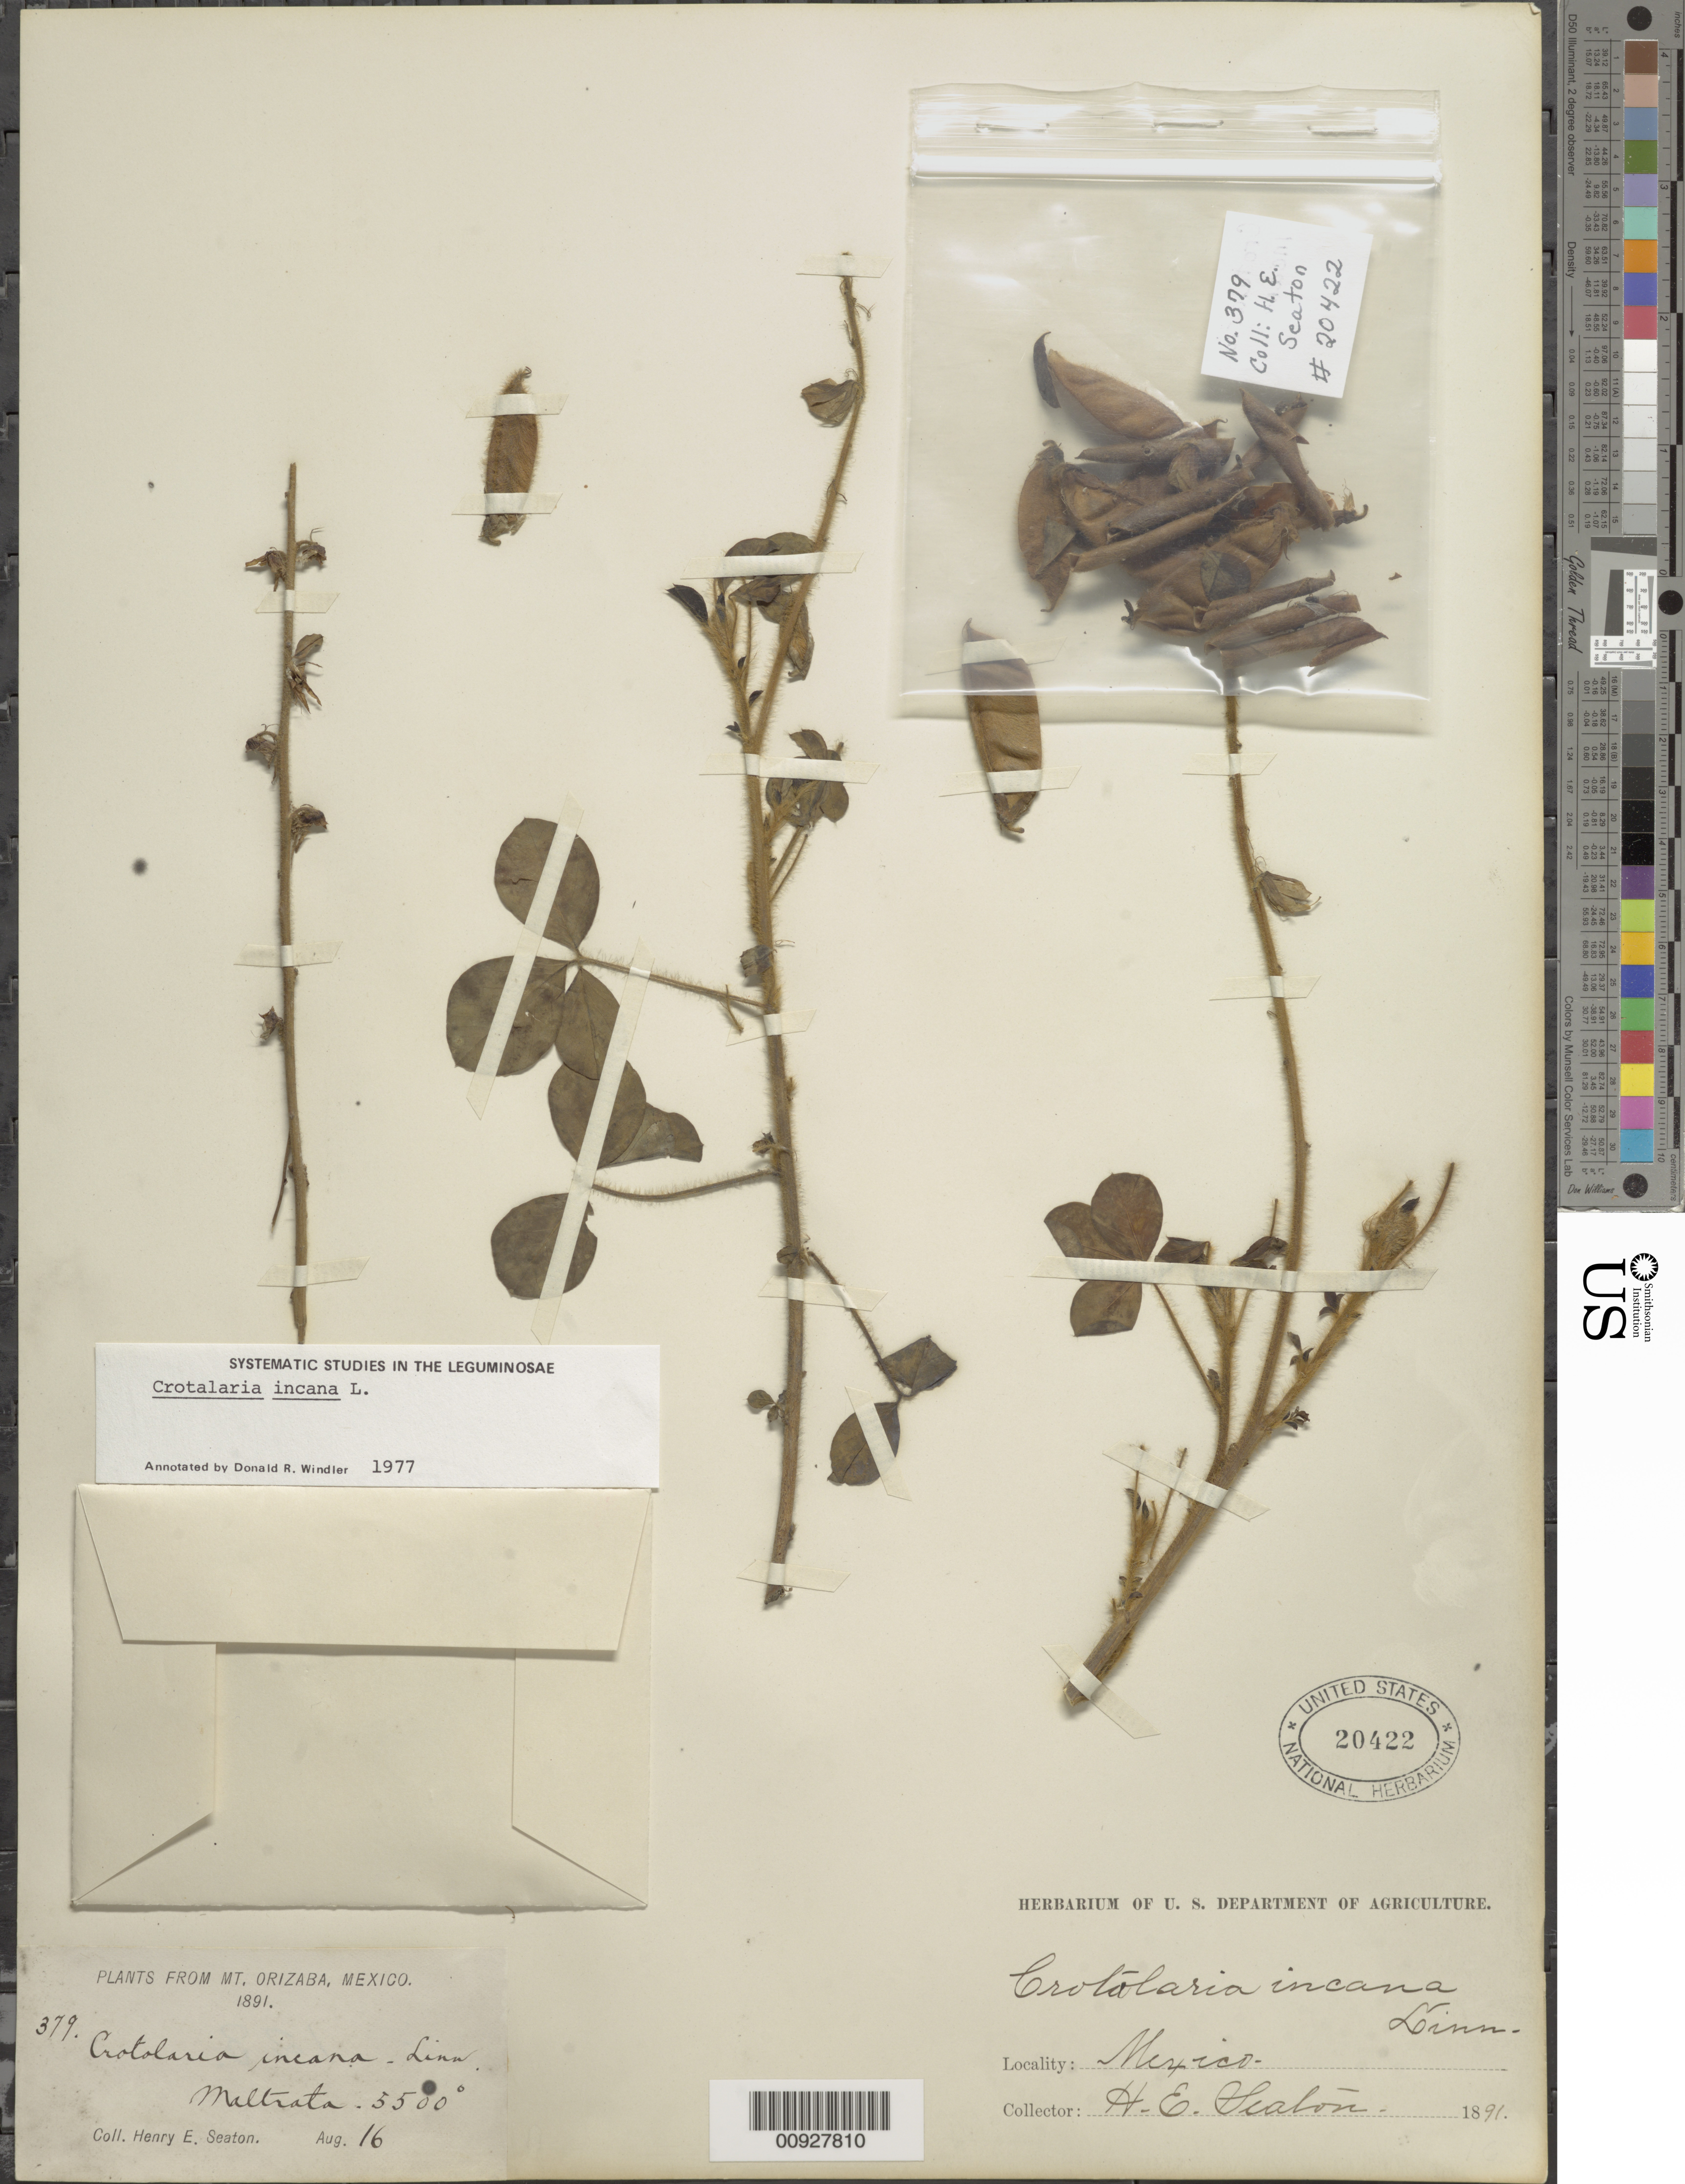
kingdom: Plantae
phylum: Tracheophyta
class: Magnoliopsida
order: Fabales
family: Fabaceae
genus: Crotalaria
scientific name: Crotalaria incana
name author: L.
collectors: H. E. Seaton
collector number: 379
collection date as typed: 16 Aug 1891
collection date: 1891-08-16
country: Mexico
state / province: Veracruz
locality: Maltrata.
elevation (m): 1676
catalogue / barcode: US 20422